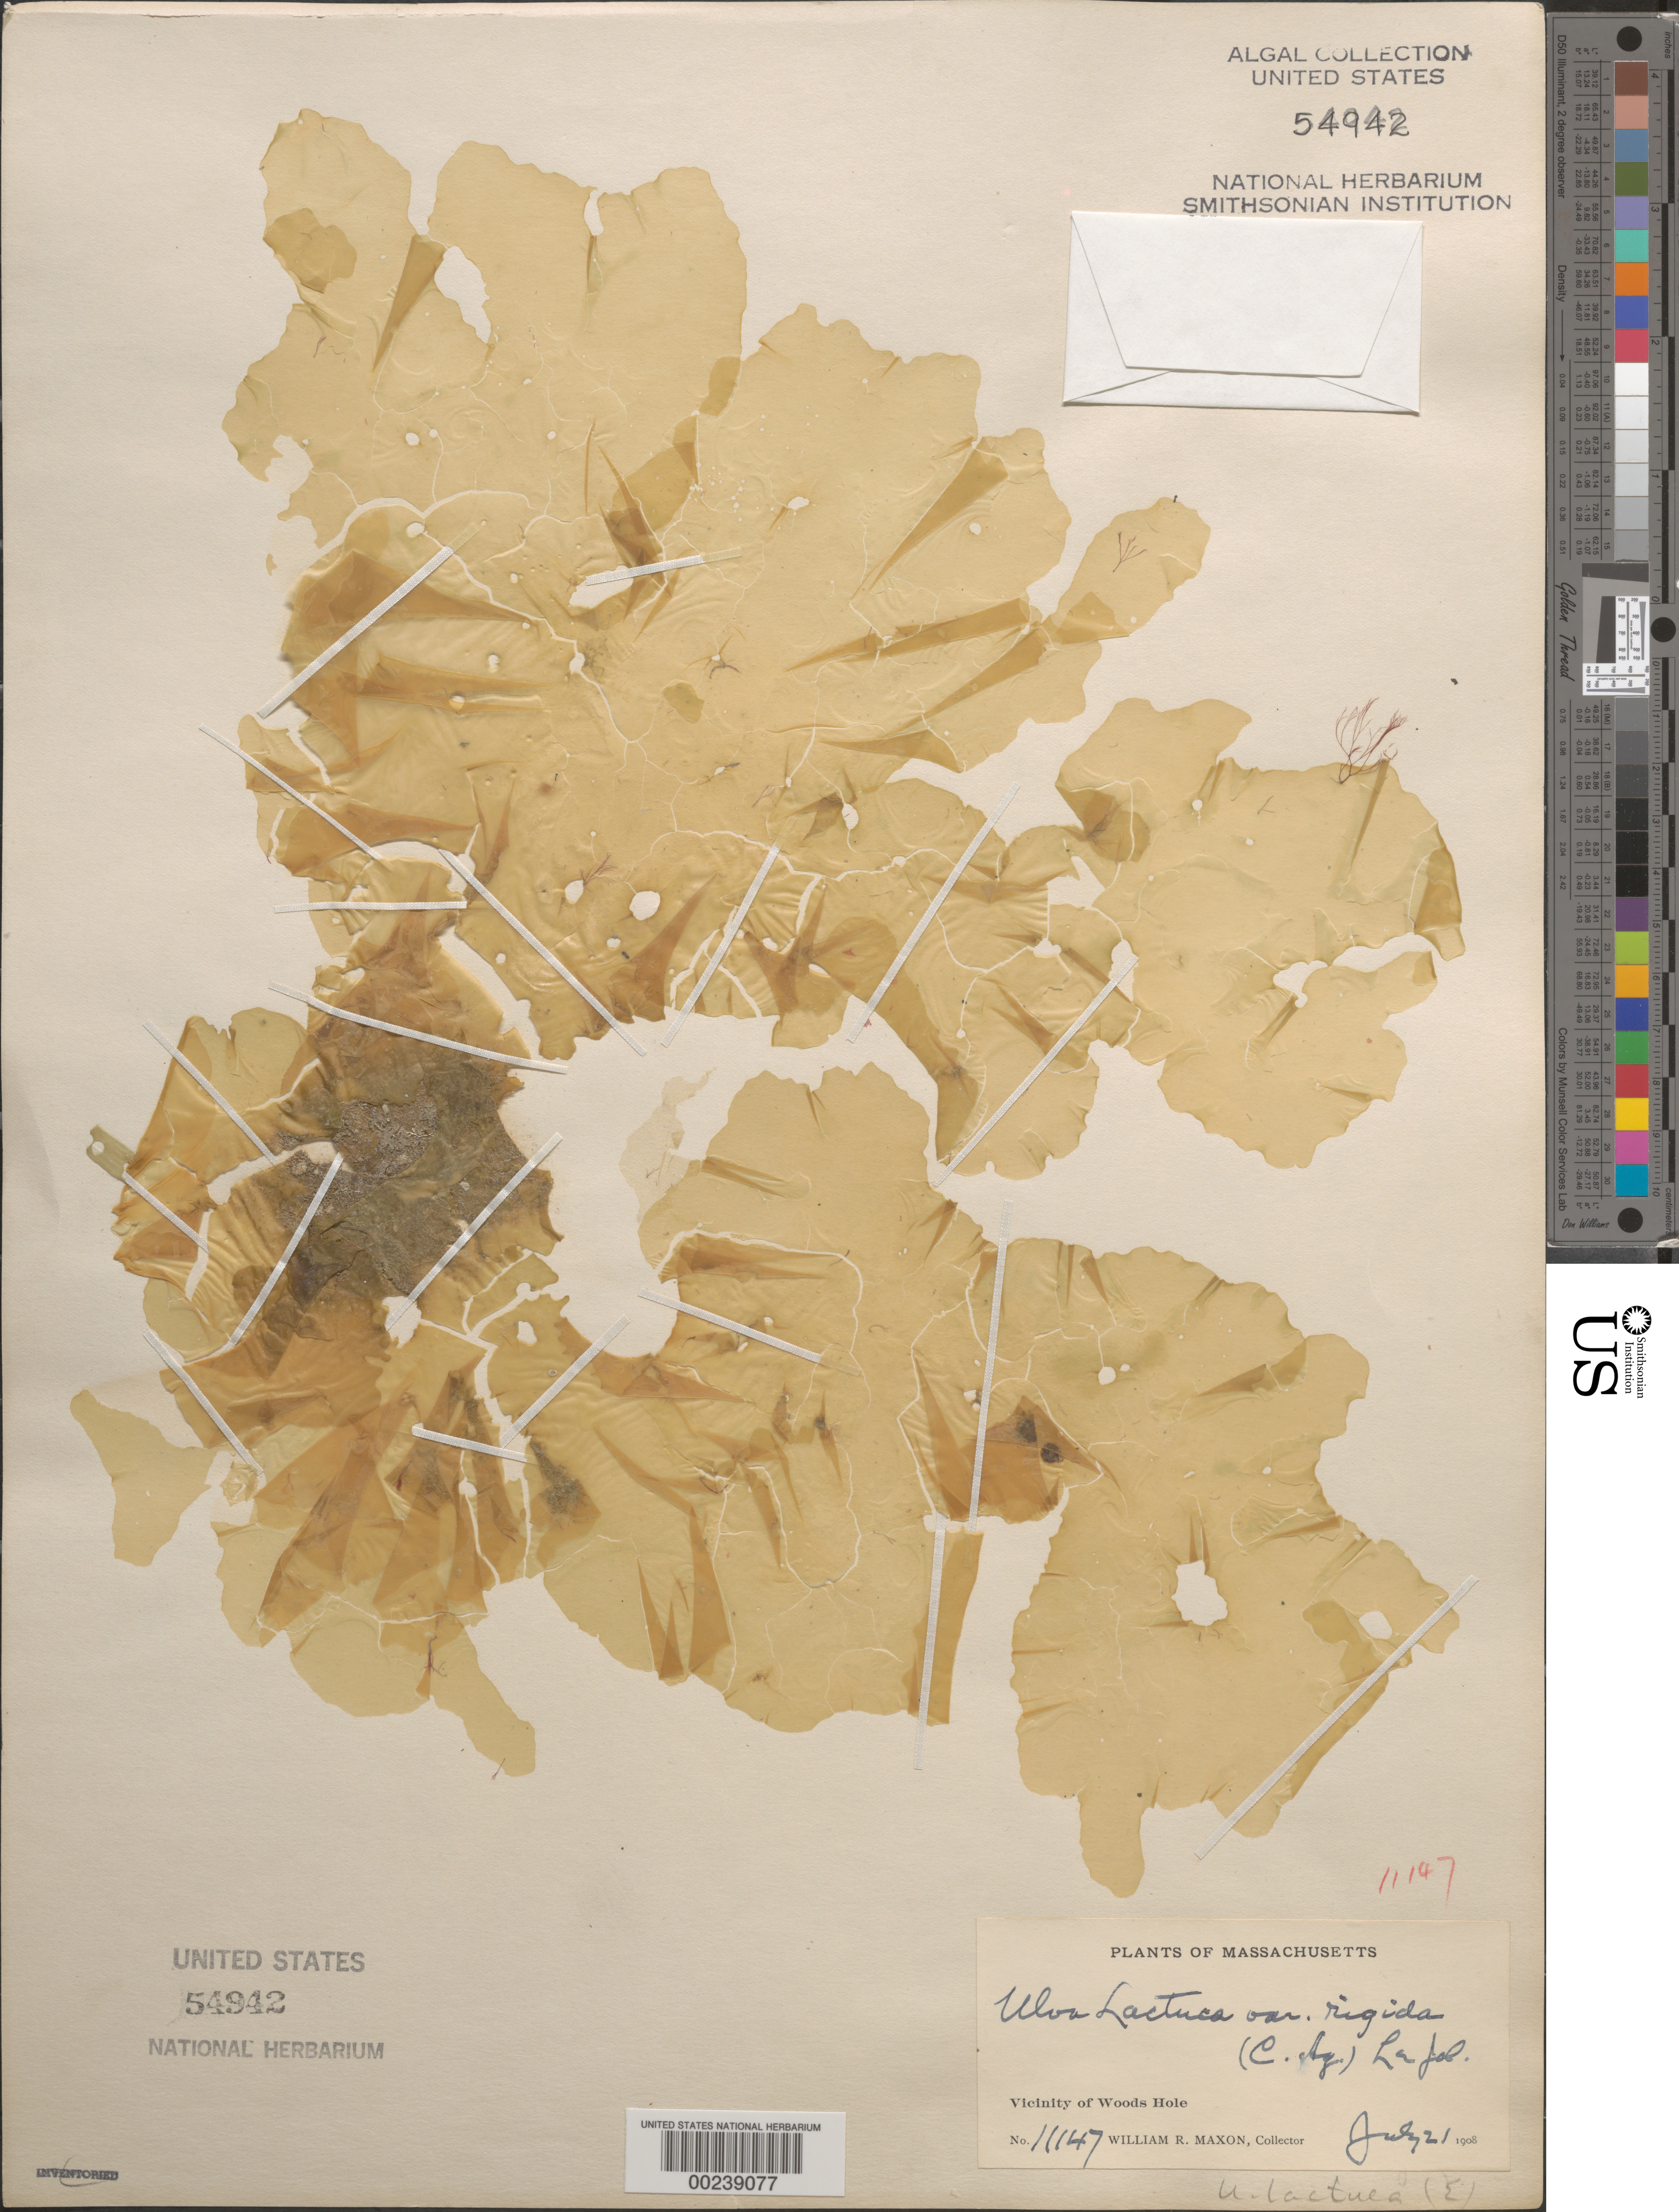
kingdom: Plantae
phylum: Chlorophyta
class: Ulvophyceae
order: Ulvales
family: Ulvaceae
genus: Ulva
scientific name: Ulva lactuca var. rigida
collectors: W. R. Maxon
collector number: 11147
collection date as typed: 21 Jul 1908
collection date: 1908-07-21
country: United States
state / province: Massachusetts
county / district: Barnstable County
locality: Woods Hole area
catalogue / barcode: US 54942